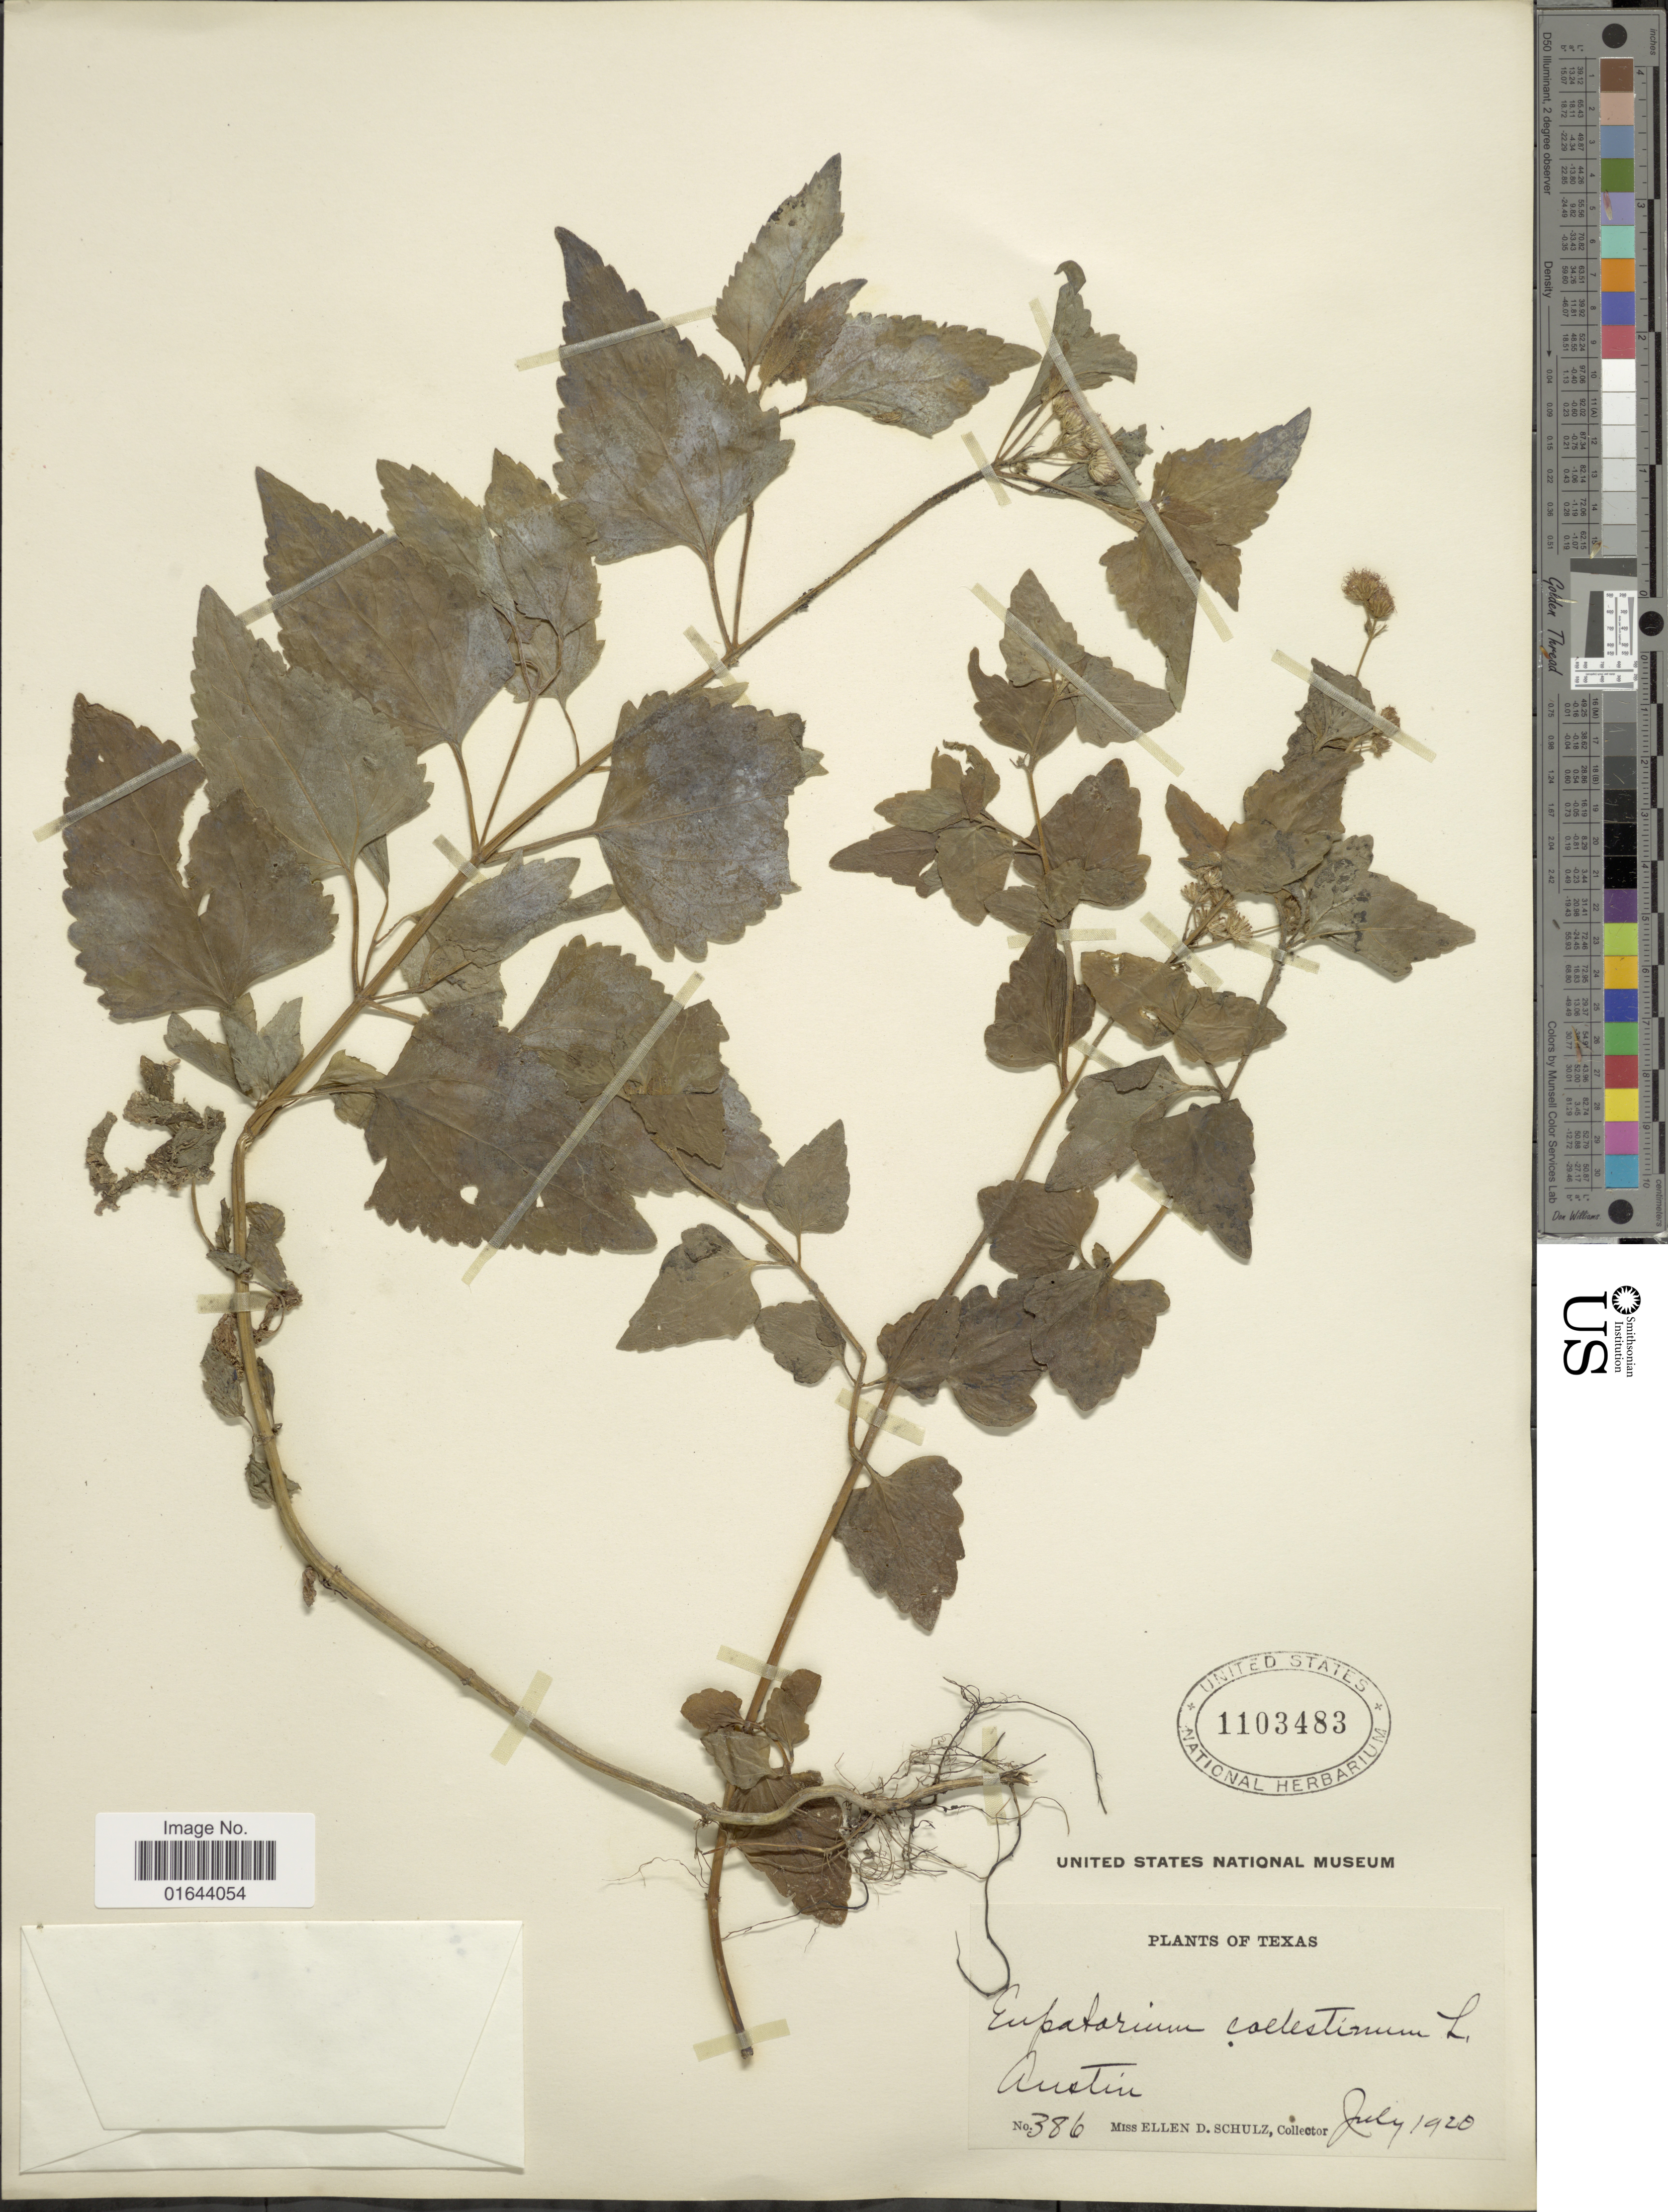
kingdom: Plantae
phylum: Tracheophyta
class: Magnoliopsida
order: Asterales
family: Asteraceae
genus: Conoclinium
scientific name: Conoclinium coelestinum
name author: (L.) DC.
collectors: E. D. Schulz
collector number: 386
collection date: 1920-07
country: United States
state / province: Texas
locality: Austin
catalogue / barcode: US 1103483